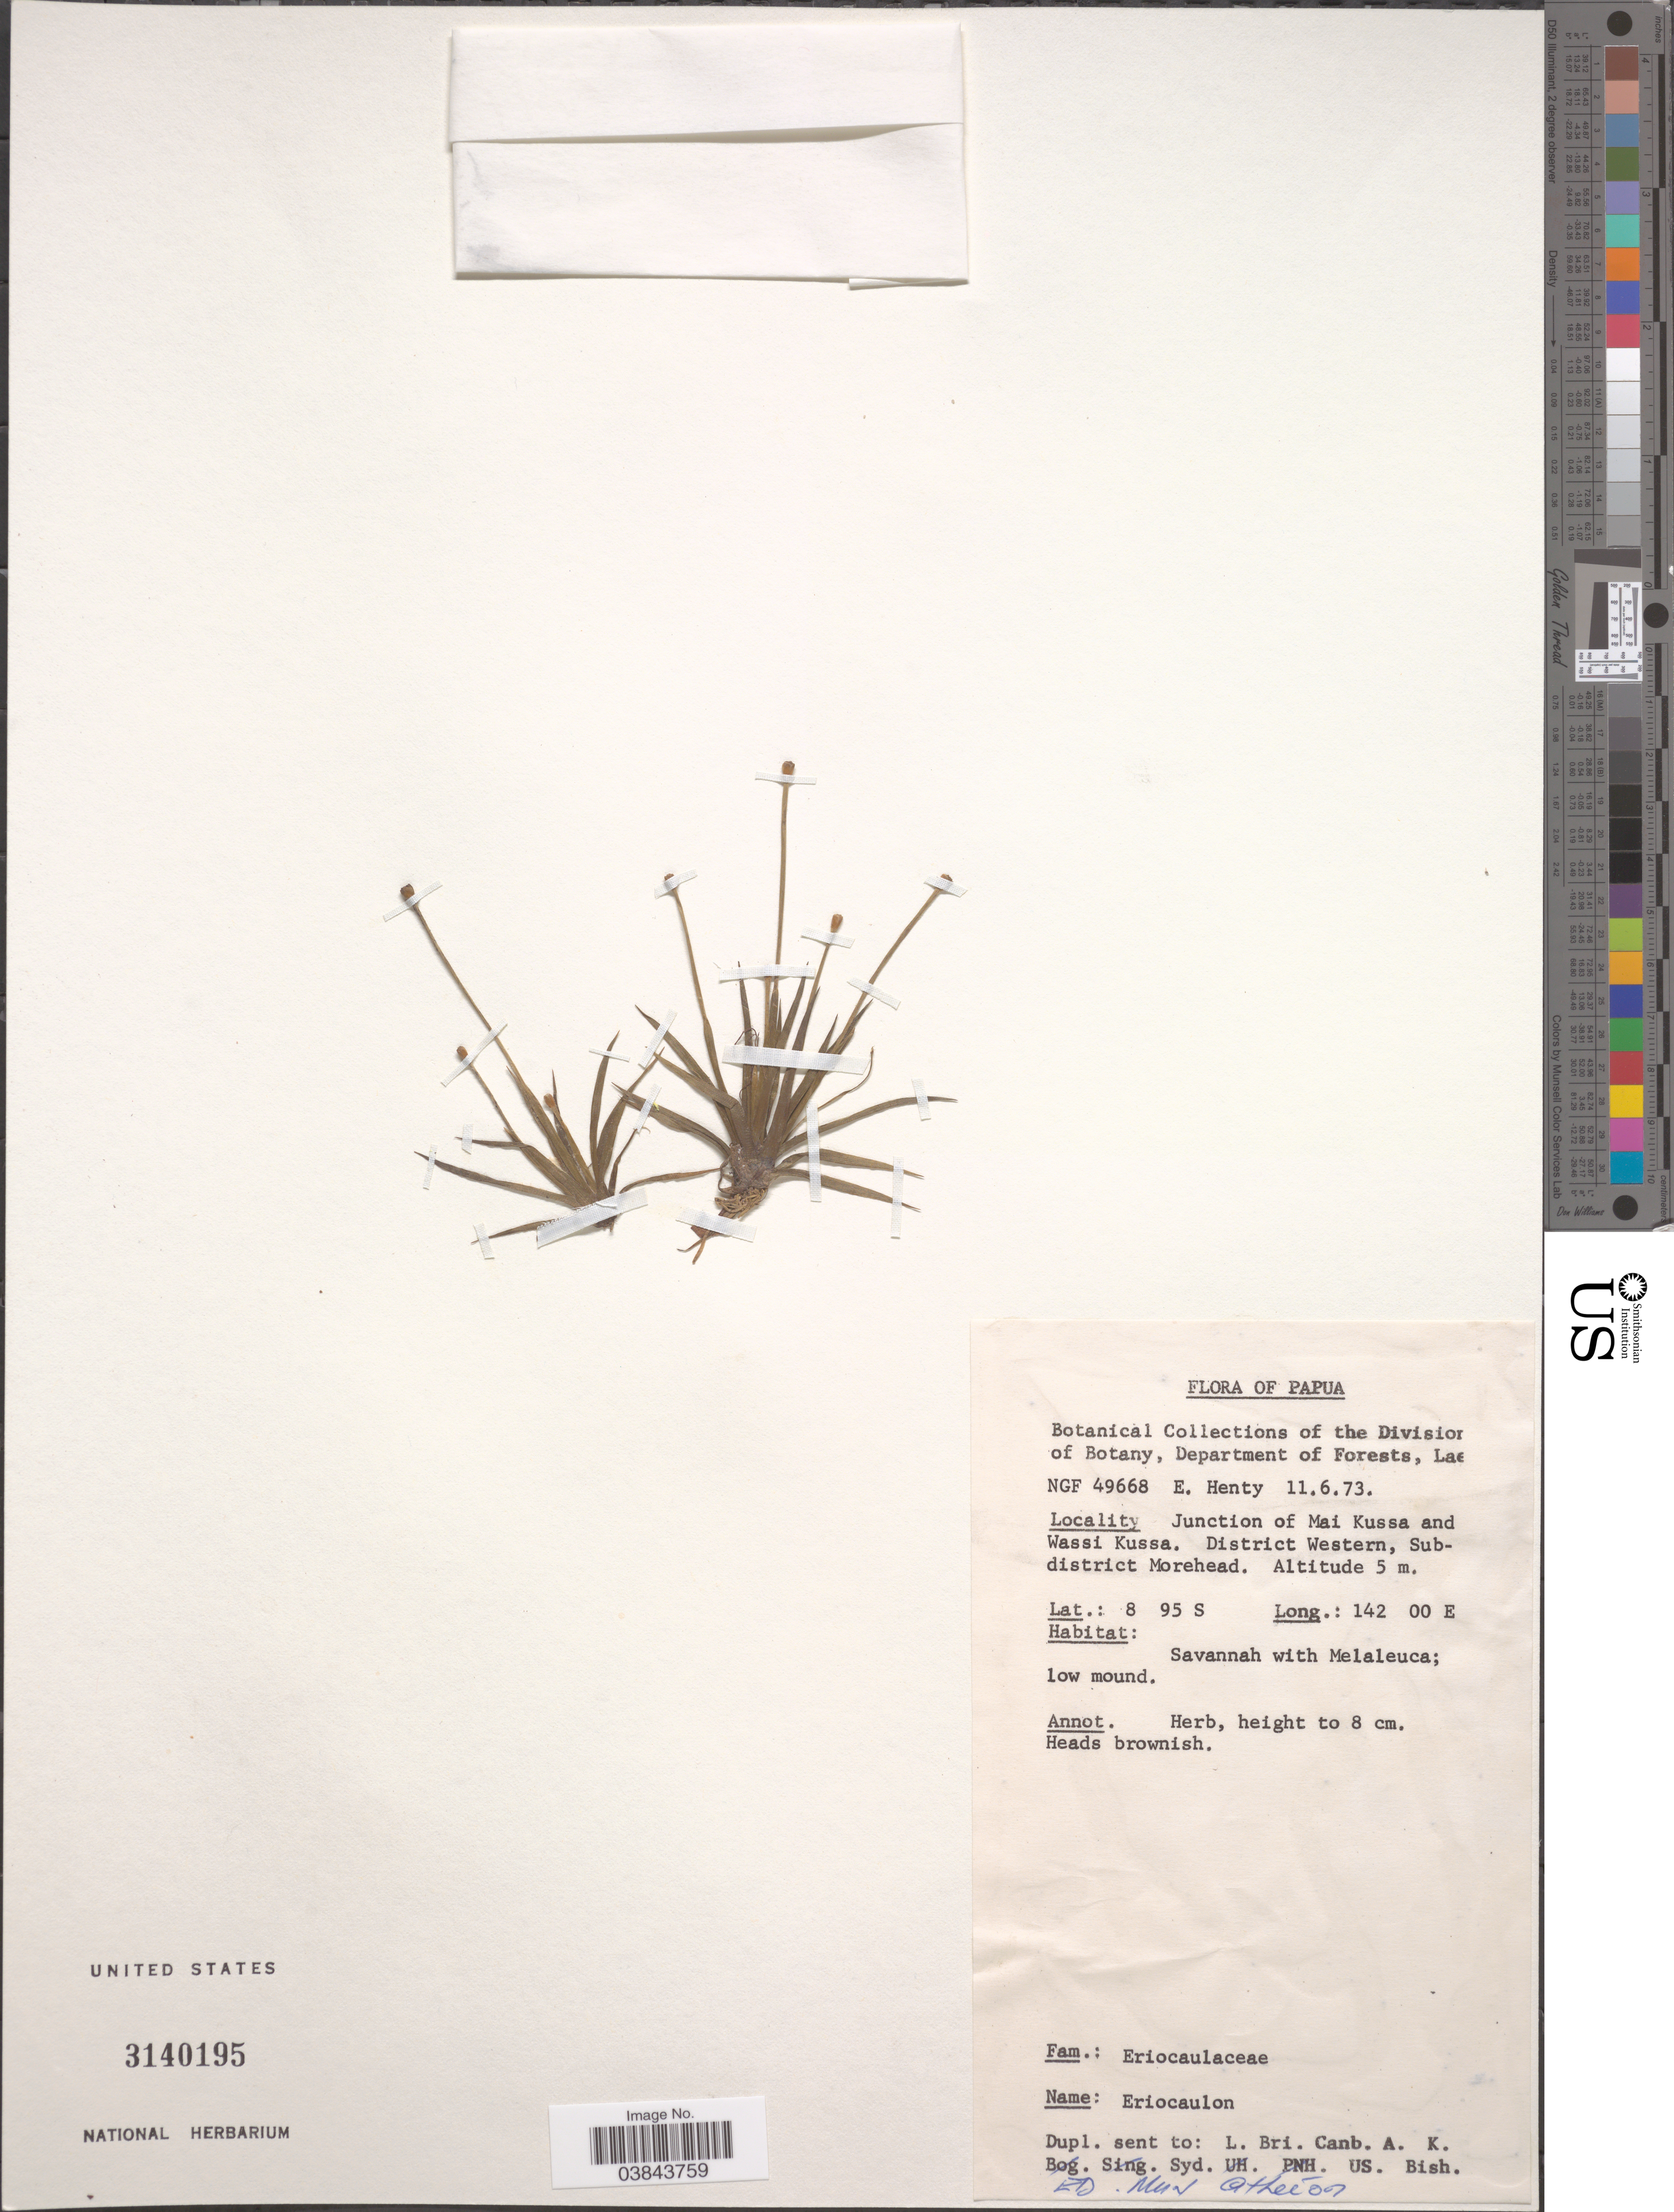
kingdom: Plantae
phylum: Tracheophyta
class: Liliopsida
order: Poales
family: Eriocaulaceae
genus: Eriocaulon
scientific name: Eriocaulon sp.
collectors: E. Henty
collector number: NGF49668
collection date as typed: Transcribed d/m/y: 11/6/73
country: Papua New Guinea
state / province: Manus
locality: Papua. Junction of Mai Kussa and Wassi Kussa. District Western, Subdistrict Morehead.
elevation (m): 5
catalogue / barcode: US 3140195